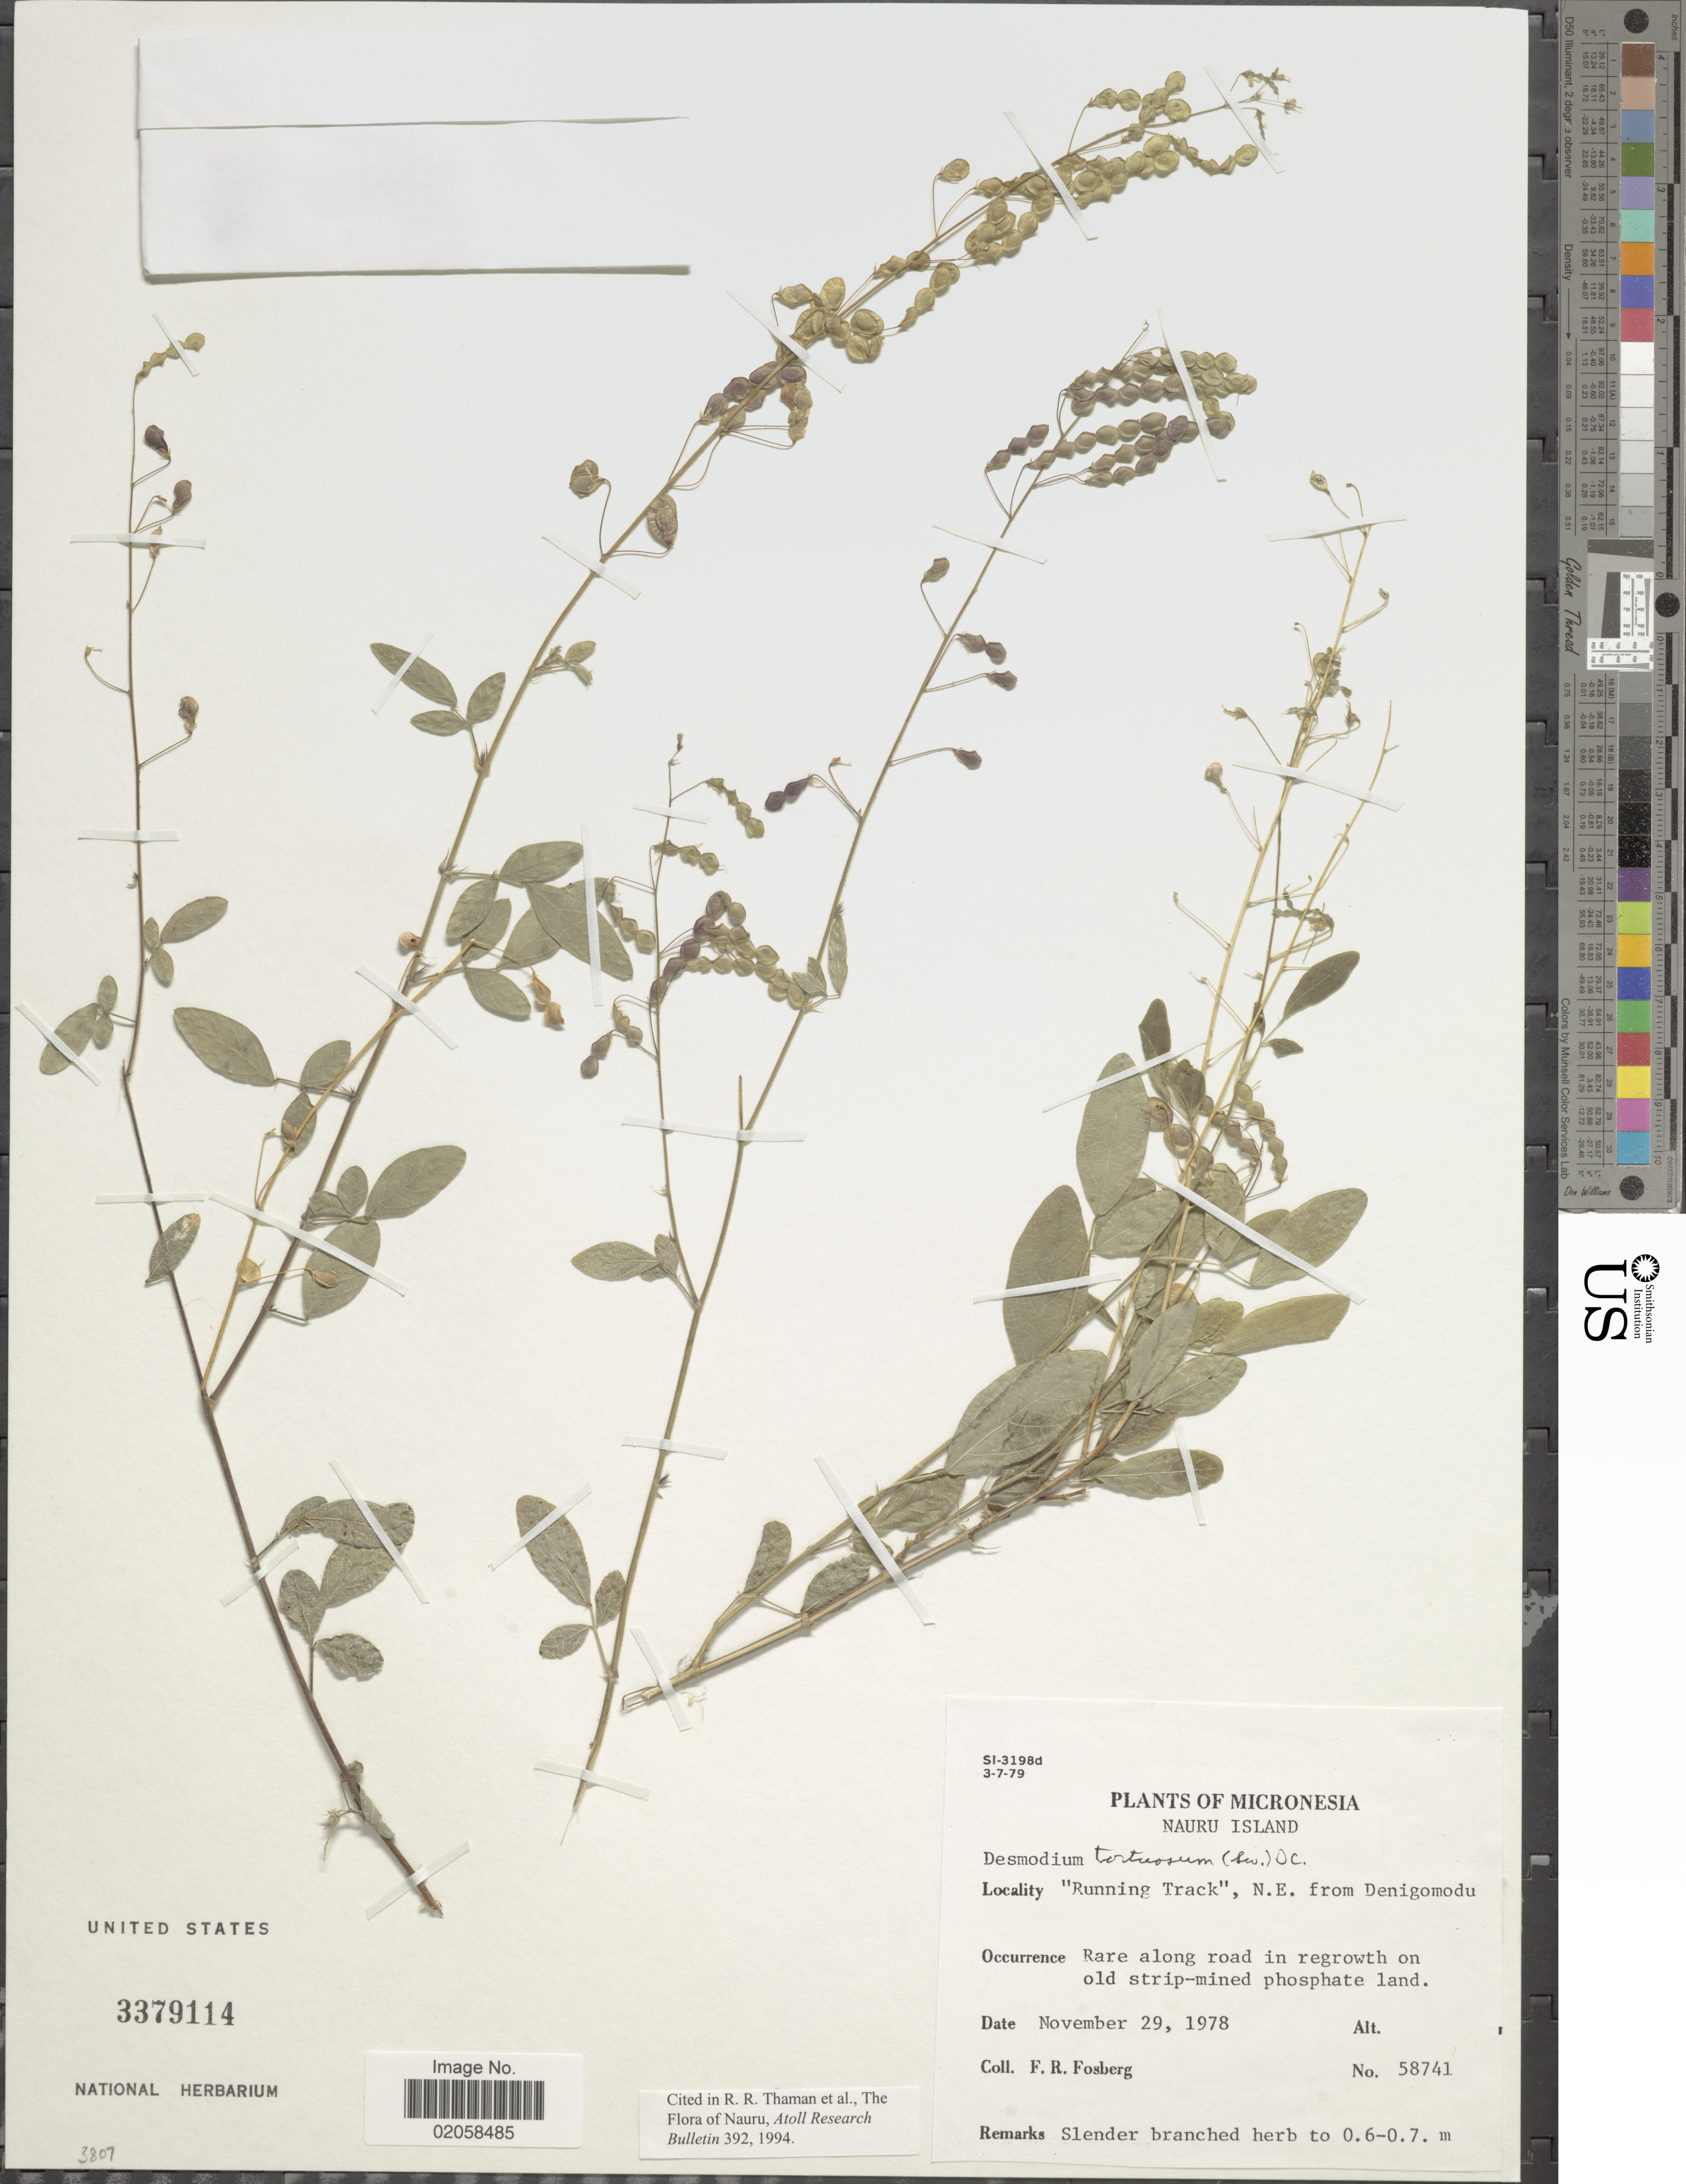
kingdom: Plantae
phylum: Tracheophyta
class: Magnoliopsida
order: Fabales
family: Fabaceae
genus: Desmodium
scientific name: Desmodium tortuosum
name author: (Sw.) DC.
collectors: F. R. Fosberg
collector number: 58741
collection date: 1978-11-29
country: Nauru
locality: Micronesia, "Running Track", N.E. from Denigomodu, rare along road in regrowth on old trip-minde phosphate land.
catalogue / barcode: US 3379114